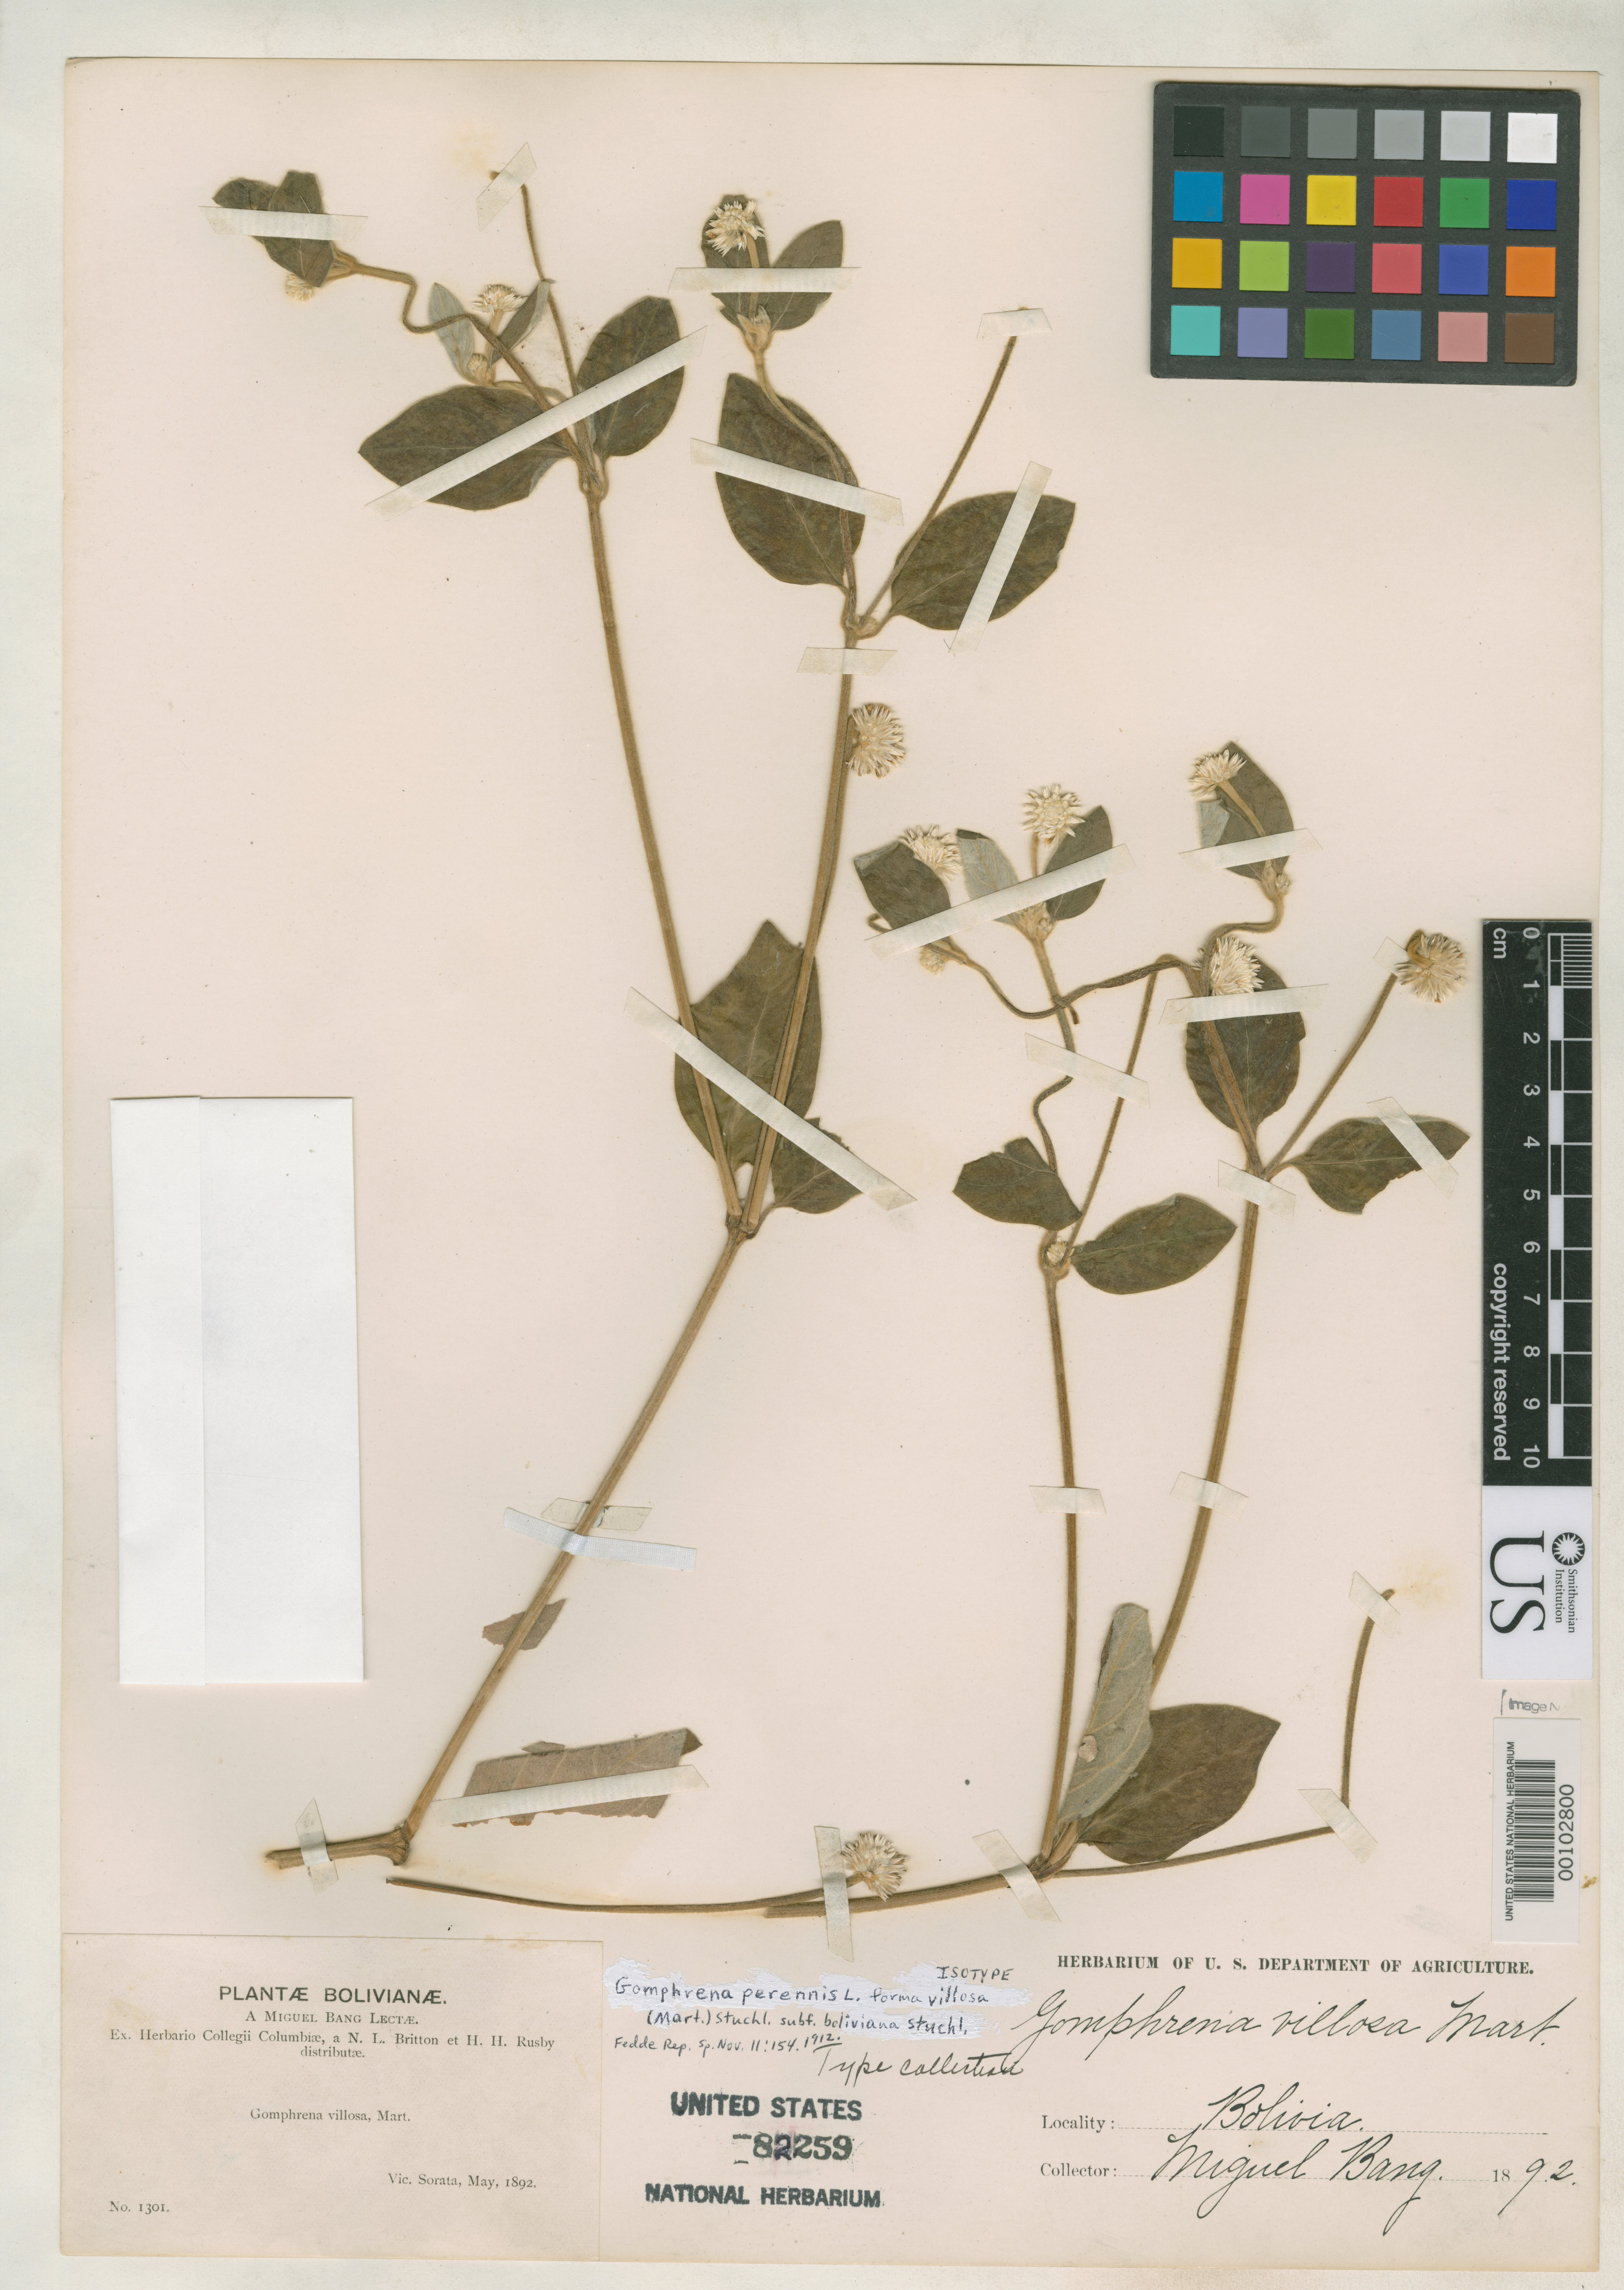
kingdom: Plantae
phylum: Tracheophyta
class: Magnoliopsida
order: Caryophyllales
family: Amaranthaceae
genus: Gomphrena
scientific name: Gomphrena perennis subf. boliviana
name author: Stuchlík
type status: Isotype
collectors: M. Bang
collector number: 1301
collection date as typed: May 1892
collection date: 1892-05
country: Bolivia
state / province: La Paz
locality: Sorata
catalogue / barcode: US 82259